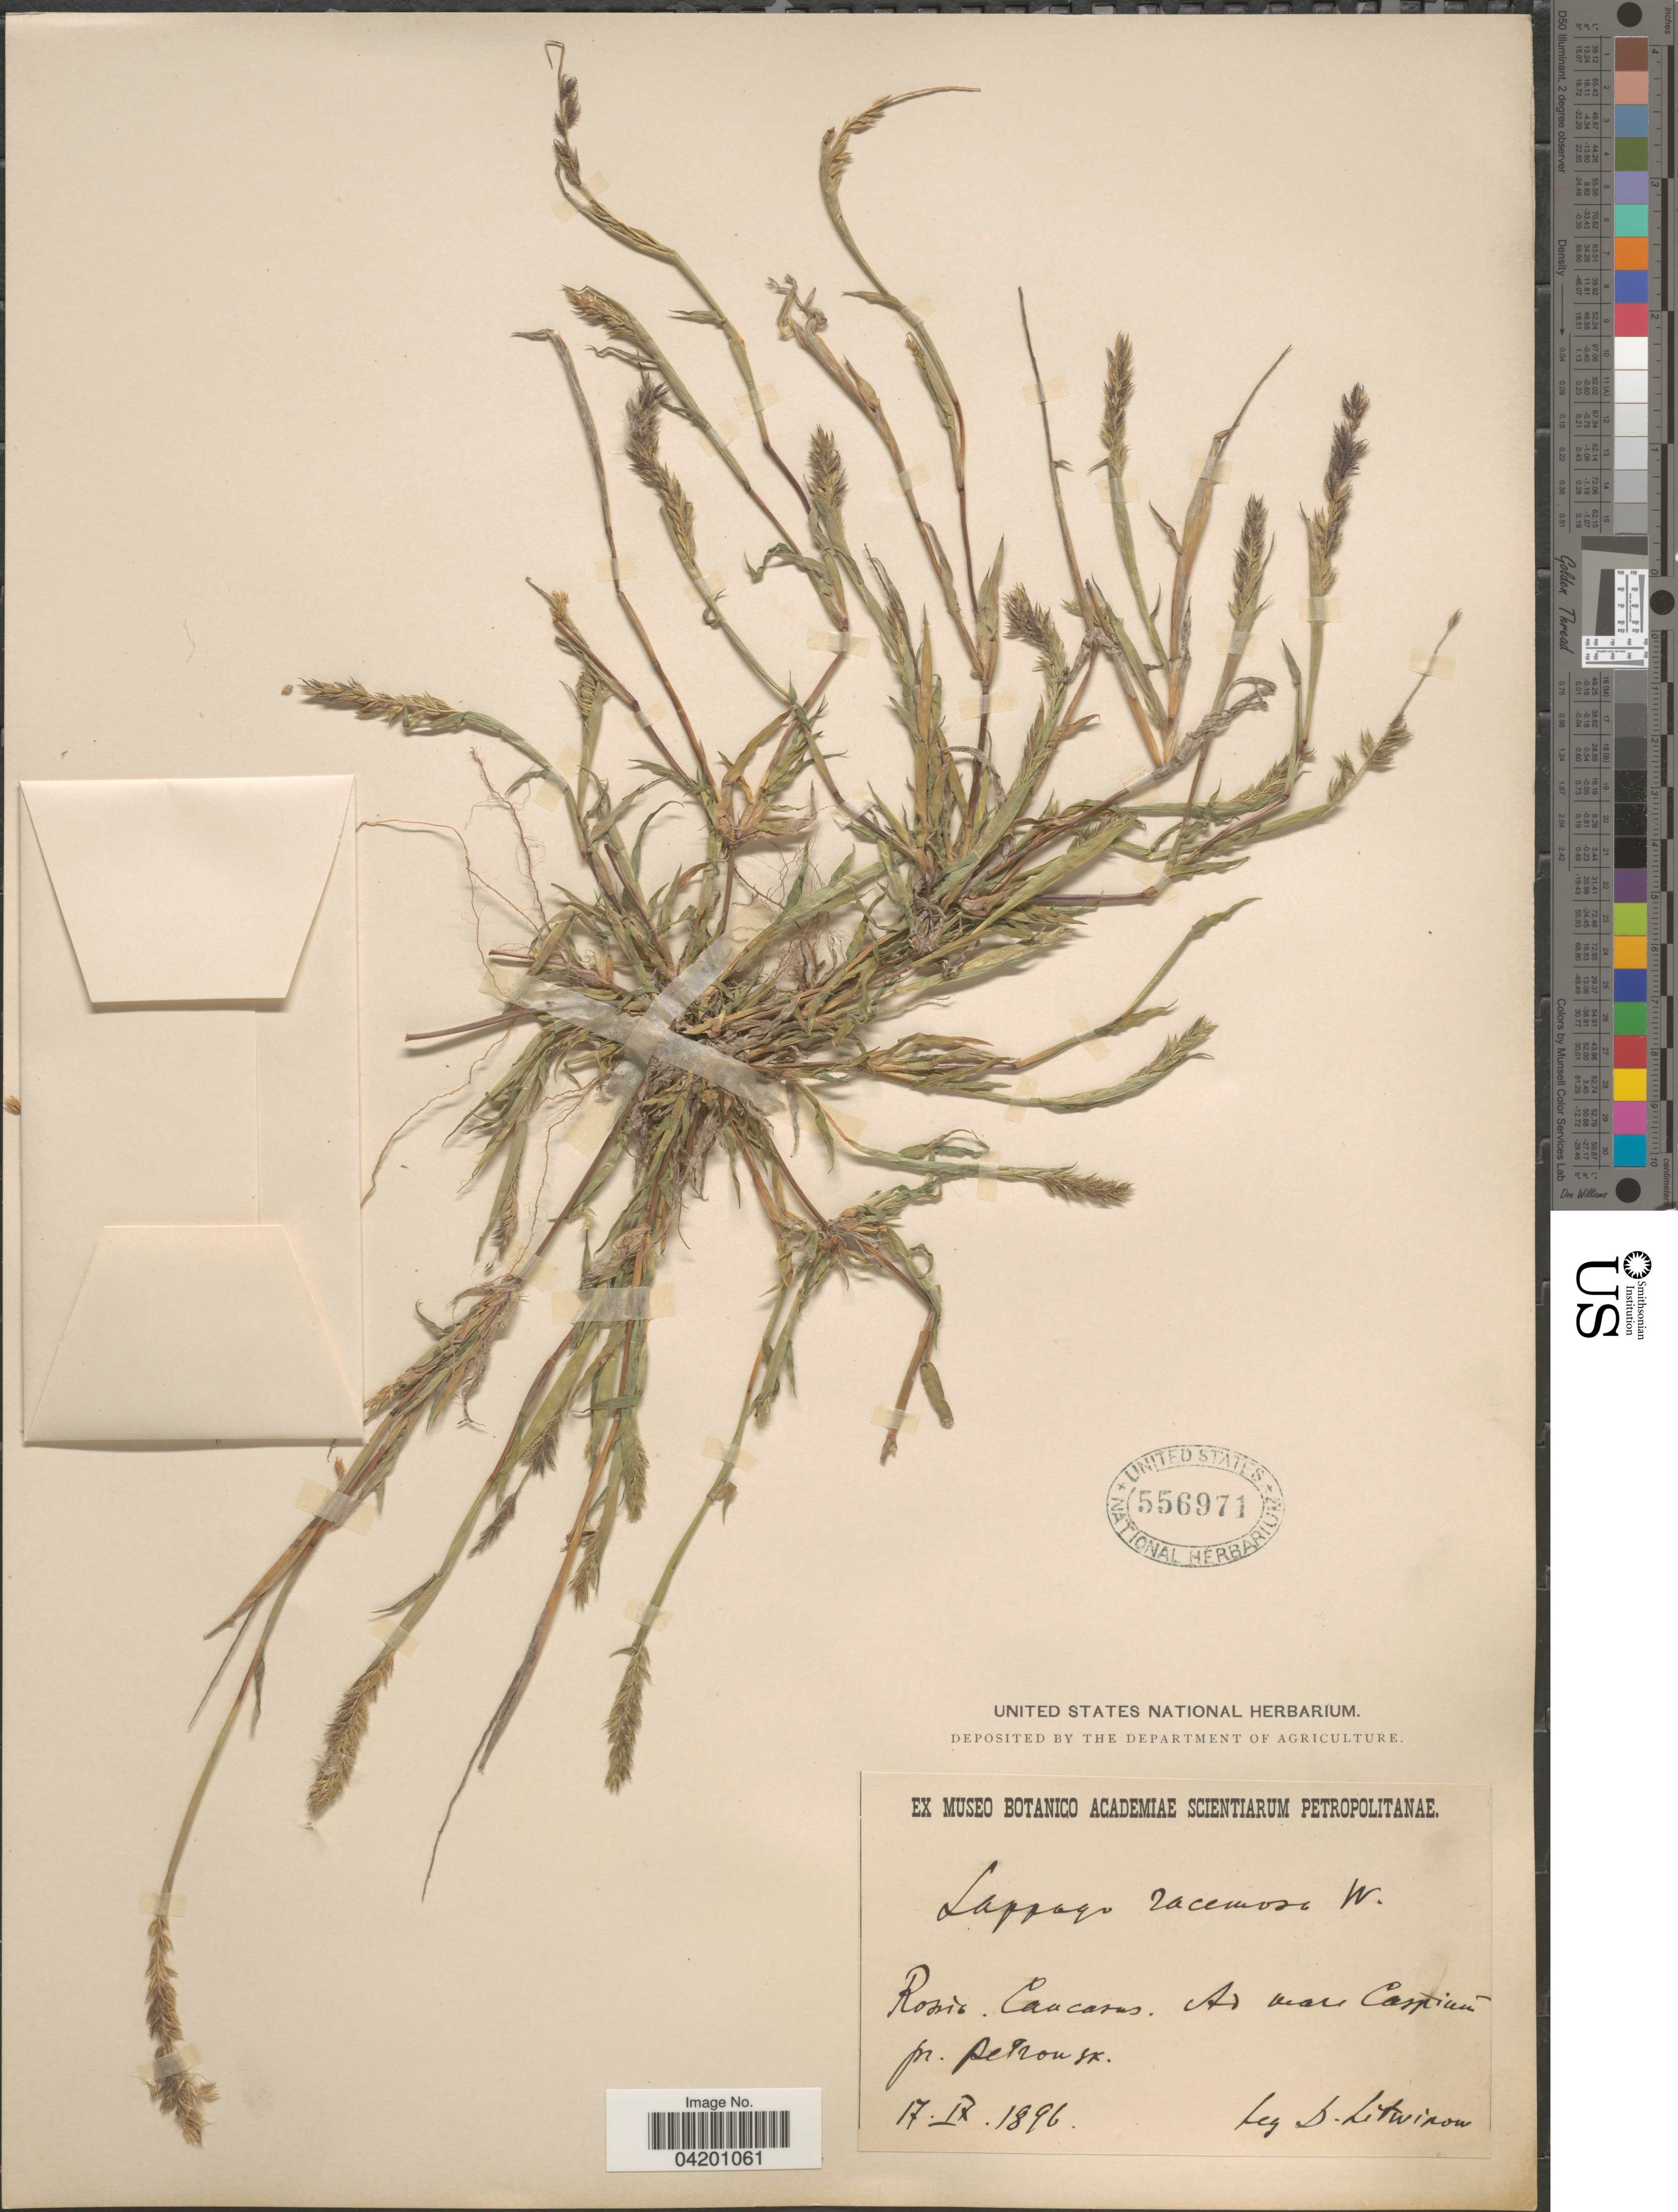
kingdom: Plantae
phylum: Tracheophyta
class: Liliopsida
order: Poales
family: Poaceae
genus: Tragus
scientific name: Tragus racemosus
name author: (L.) All.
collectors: D. Litwinow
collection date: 1896-09-17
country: Russian Federation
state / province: Dagestan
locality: Rossie. Caucasus. Ad mare Caspium pr. Petrowsk. (now Makhachkala)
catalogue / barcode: US 556971